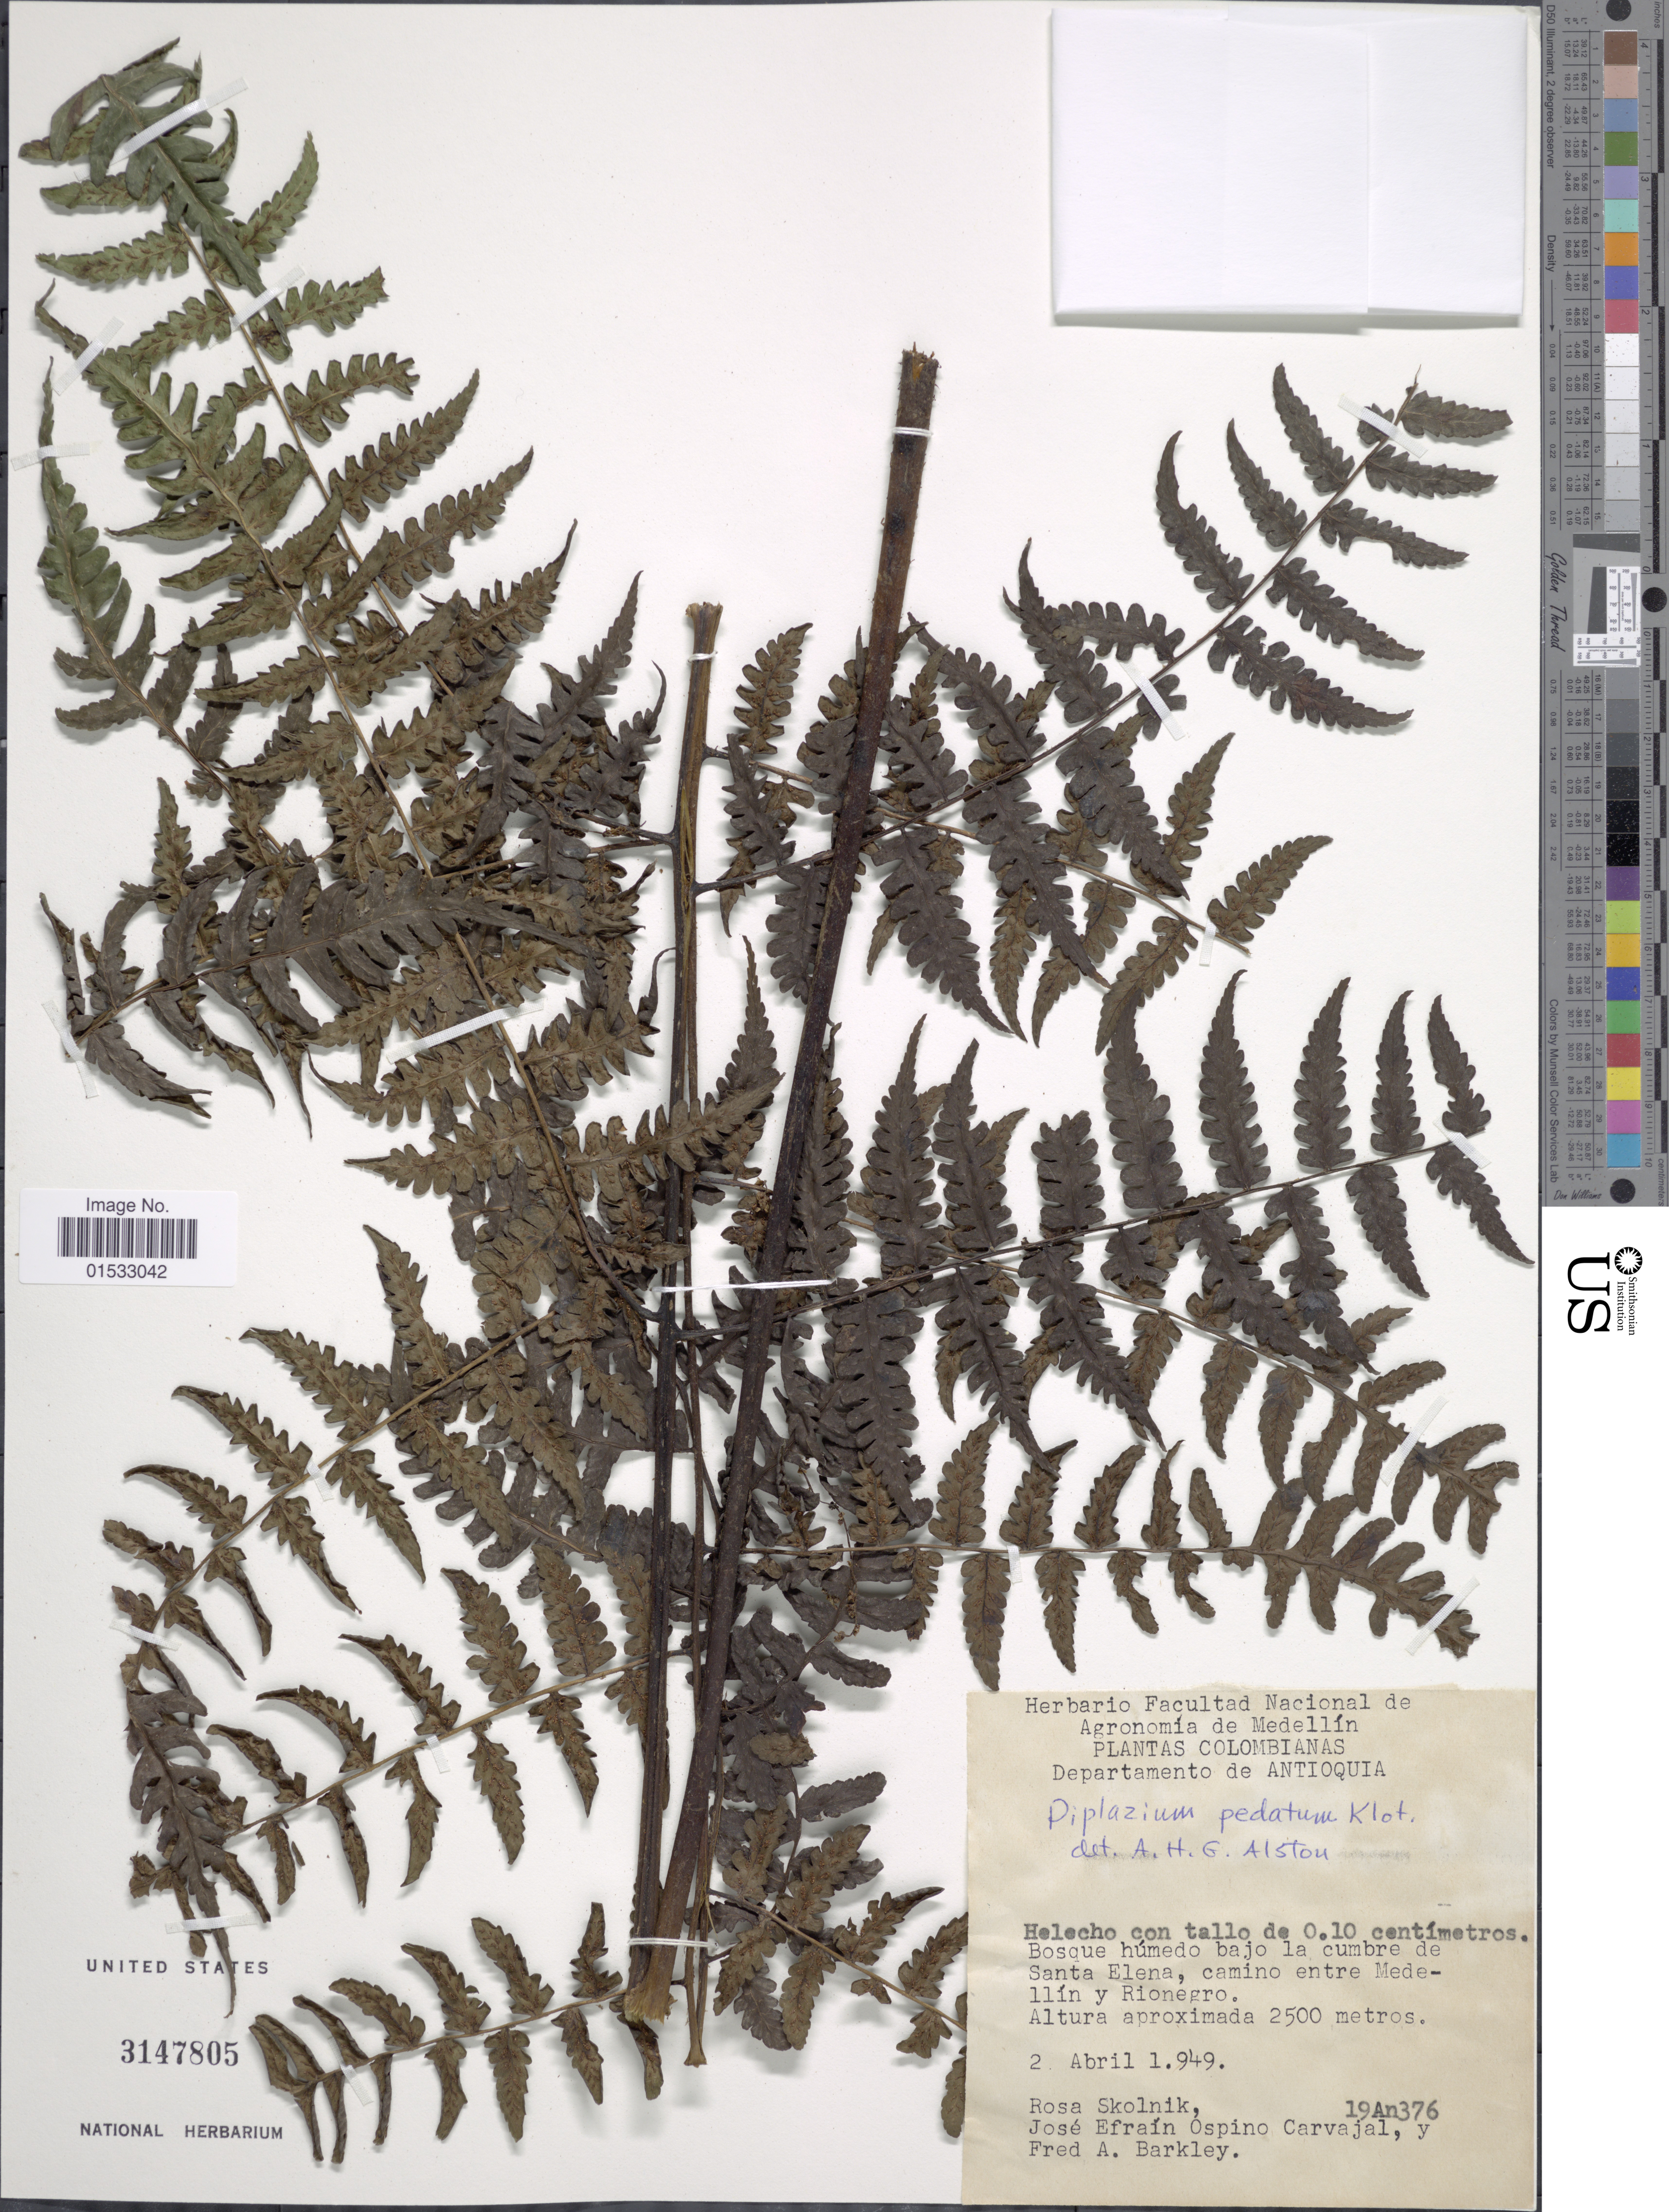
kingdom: Plantae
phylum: Tracheophyta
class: Polypodiopsida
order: Polypodiales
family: Athyriaceae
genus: Diplazium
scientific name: Diplazium pedatum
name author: Klotzsch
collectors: R. Skolnik, J. Ospino Carvajal & F. A. Barkley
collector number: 19An379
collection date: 1949-04-02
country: Colombia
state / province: Antioquia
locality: Bosque húmedo bajo la cumbre de Santa Elena, camino entre Medllín Rionegro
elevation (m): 2500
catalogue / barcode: US 3147805